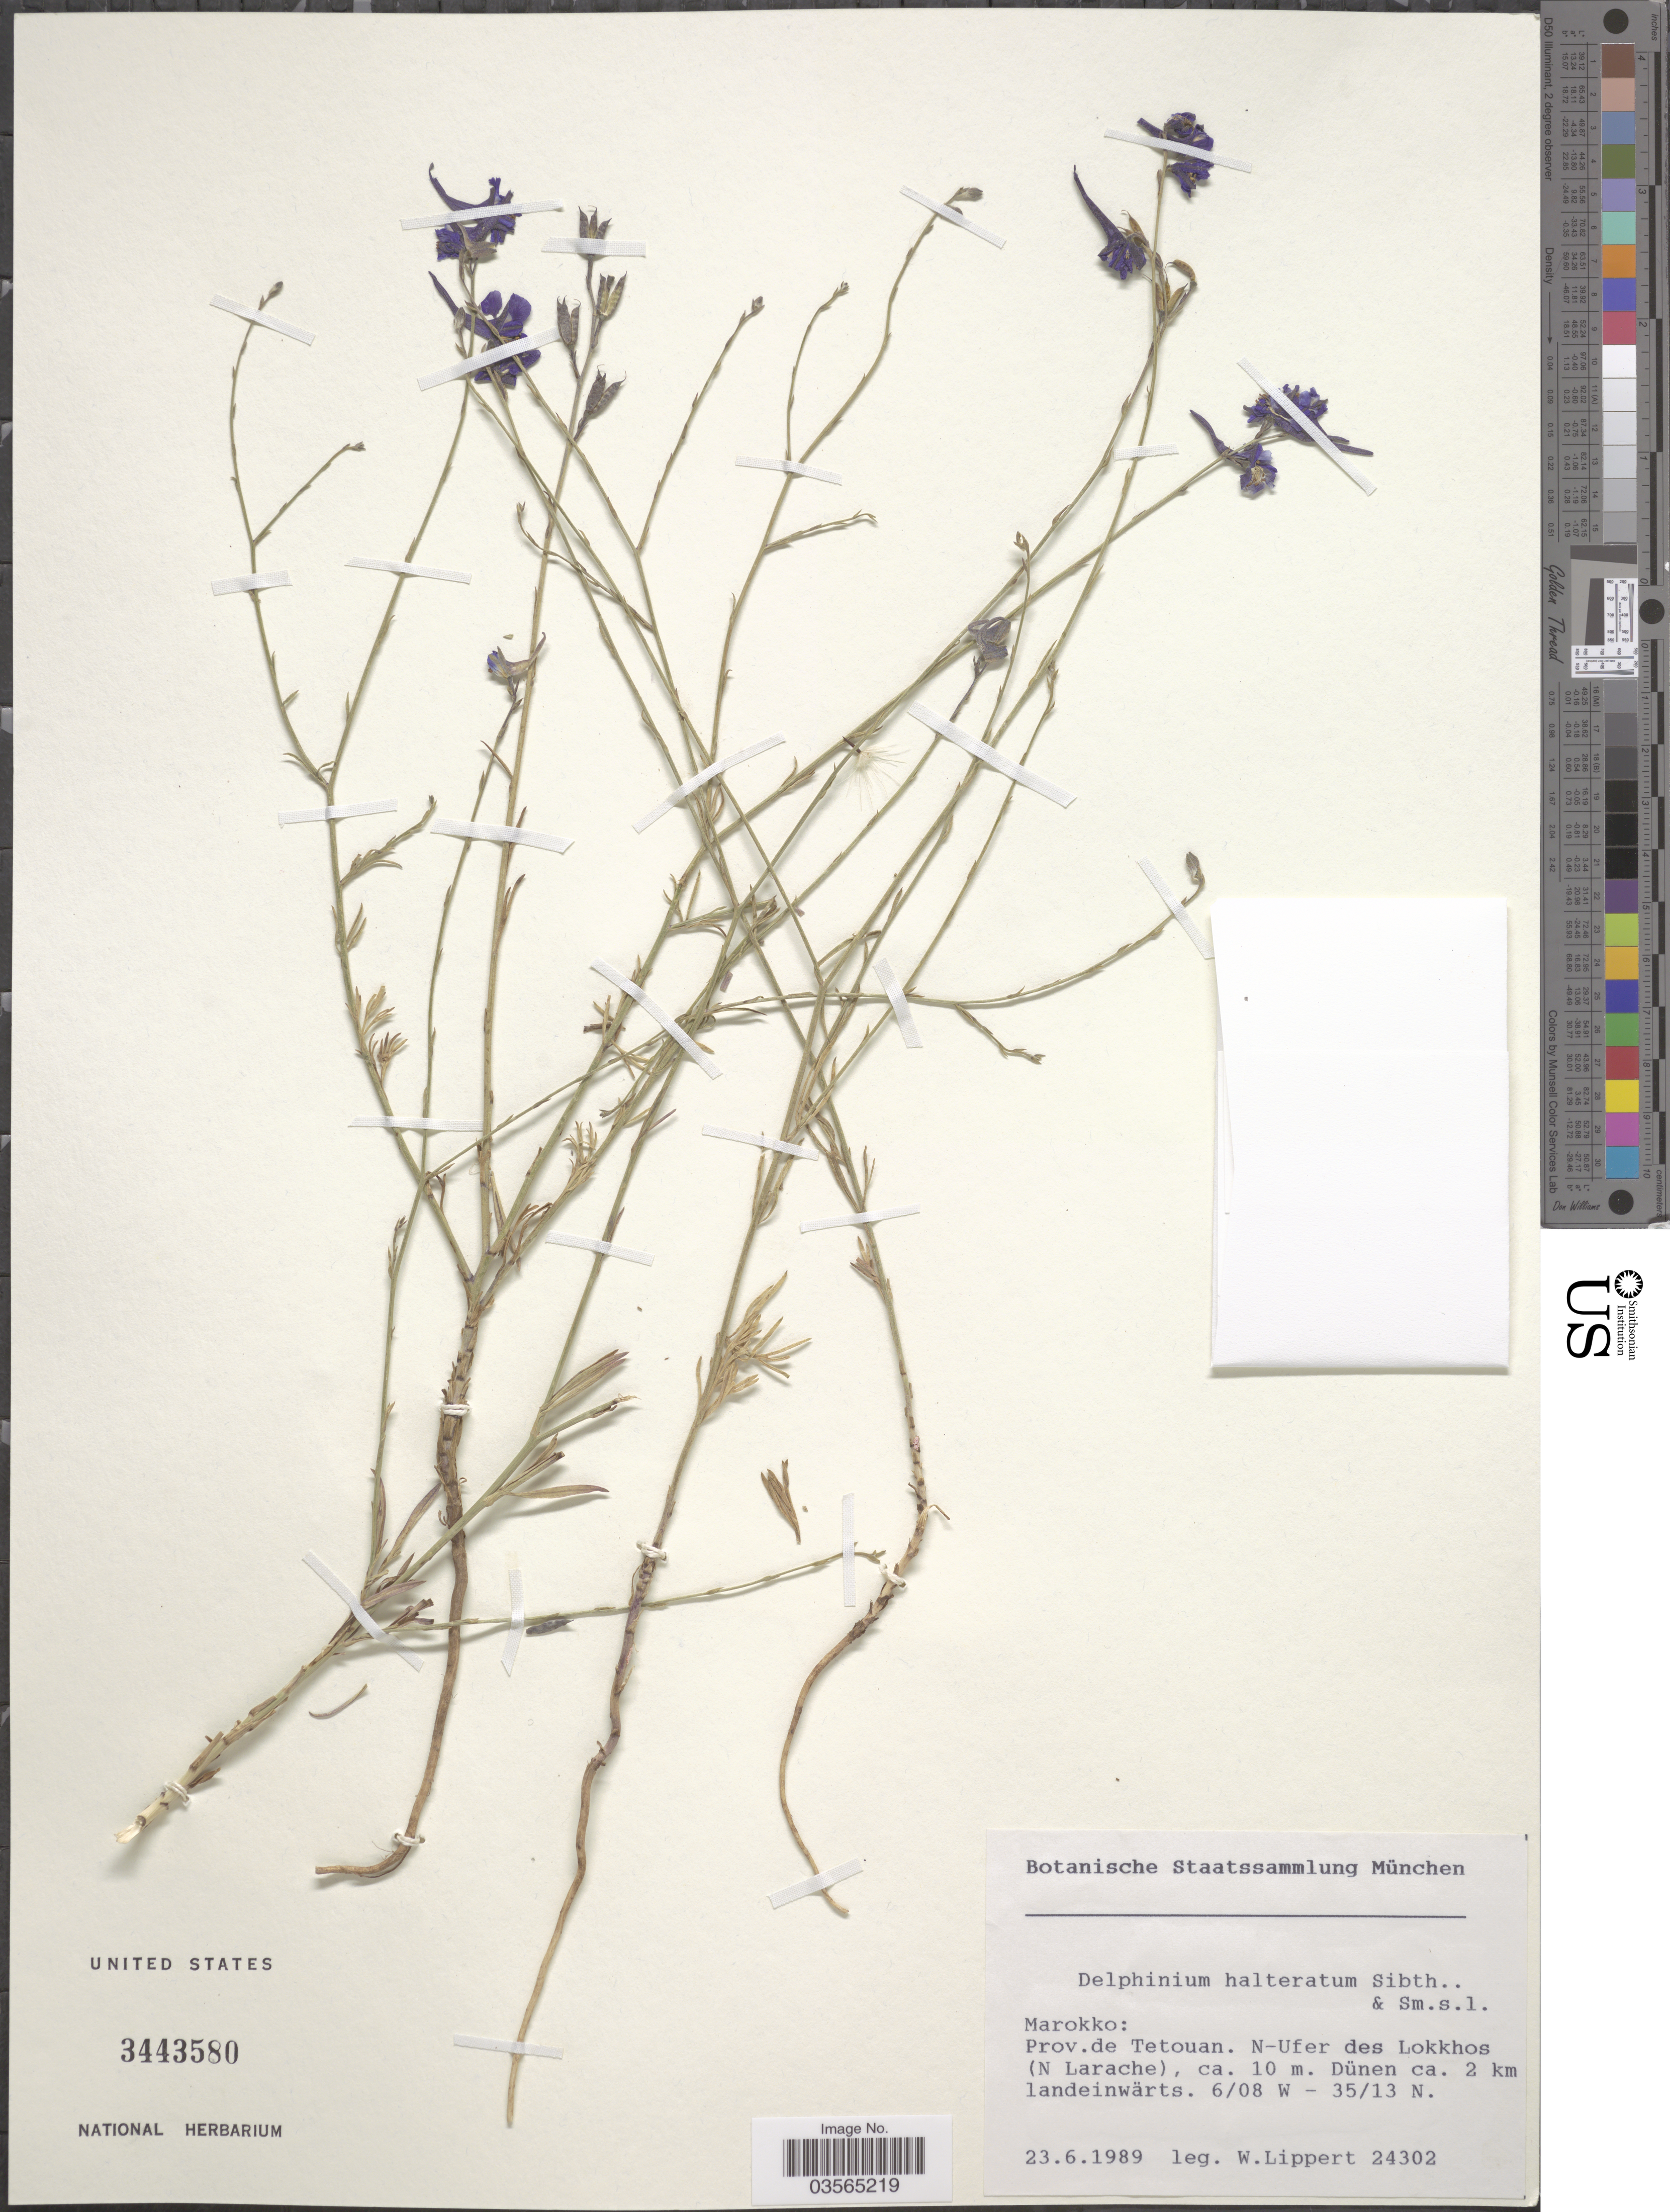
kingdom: Plantae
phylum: Tracheophyta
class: Magnoliopsida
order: Ranunculales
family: Ranunculaceae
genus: Delphinium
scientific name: Delphinium obcordatum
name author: DC.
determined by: Du Pasquier, P.-E.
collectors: W. Lippert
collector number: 24302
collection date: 1989-06-23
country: Morocco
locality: Prov. de Tetouan. N-Ufer des Lokkhos (N Larache). Dünen ca. 2 km landeinwärts.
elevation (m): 10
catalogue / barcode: US 3443580